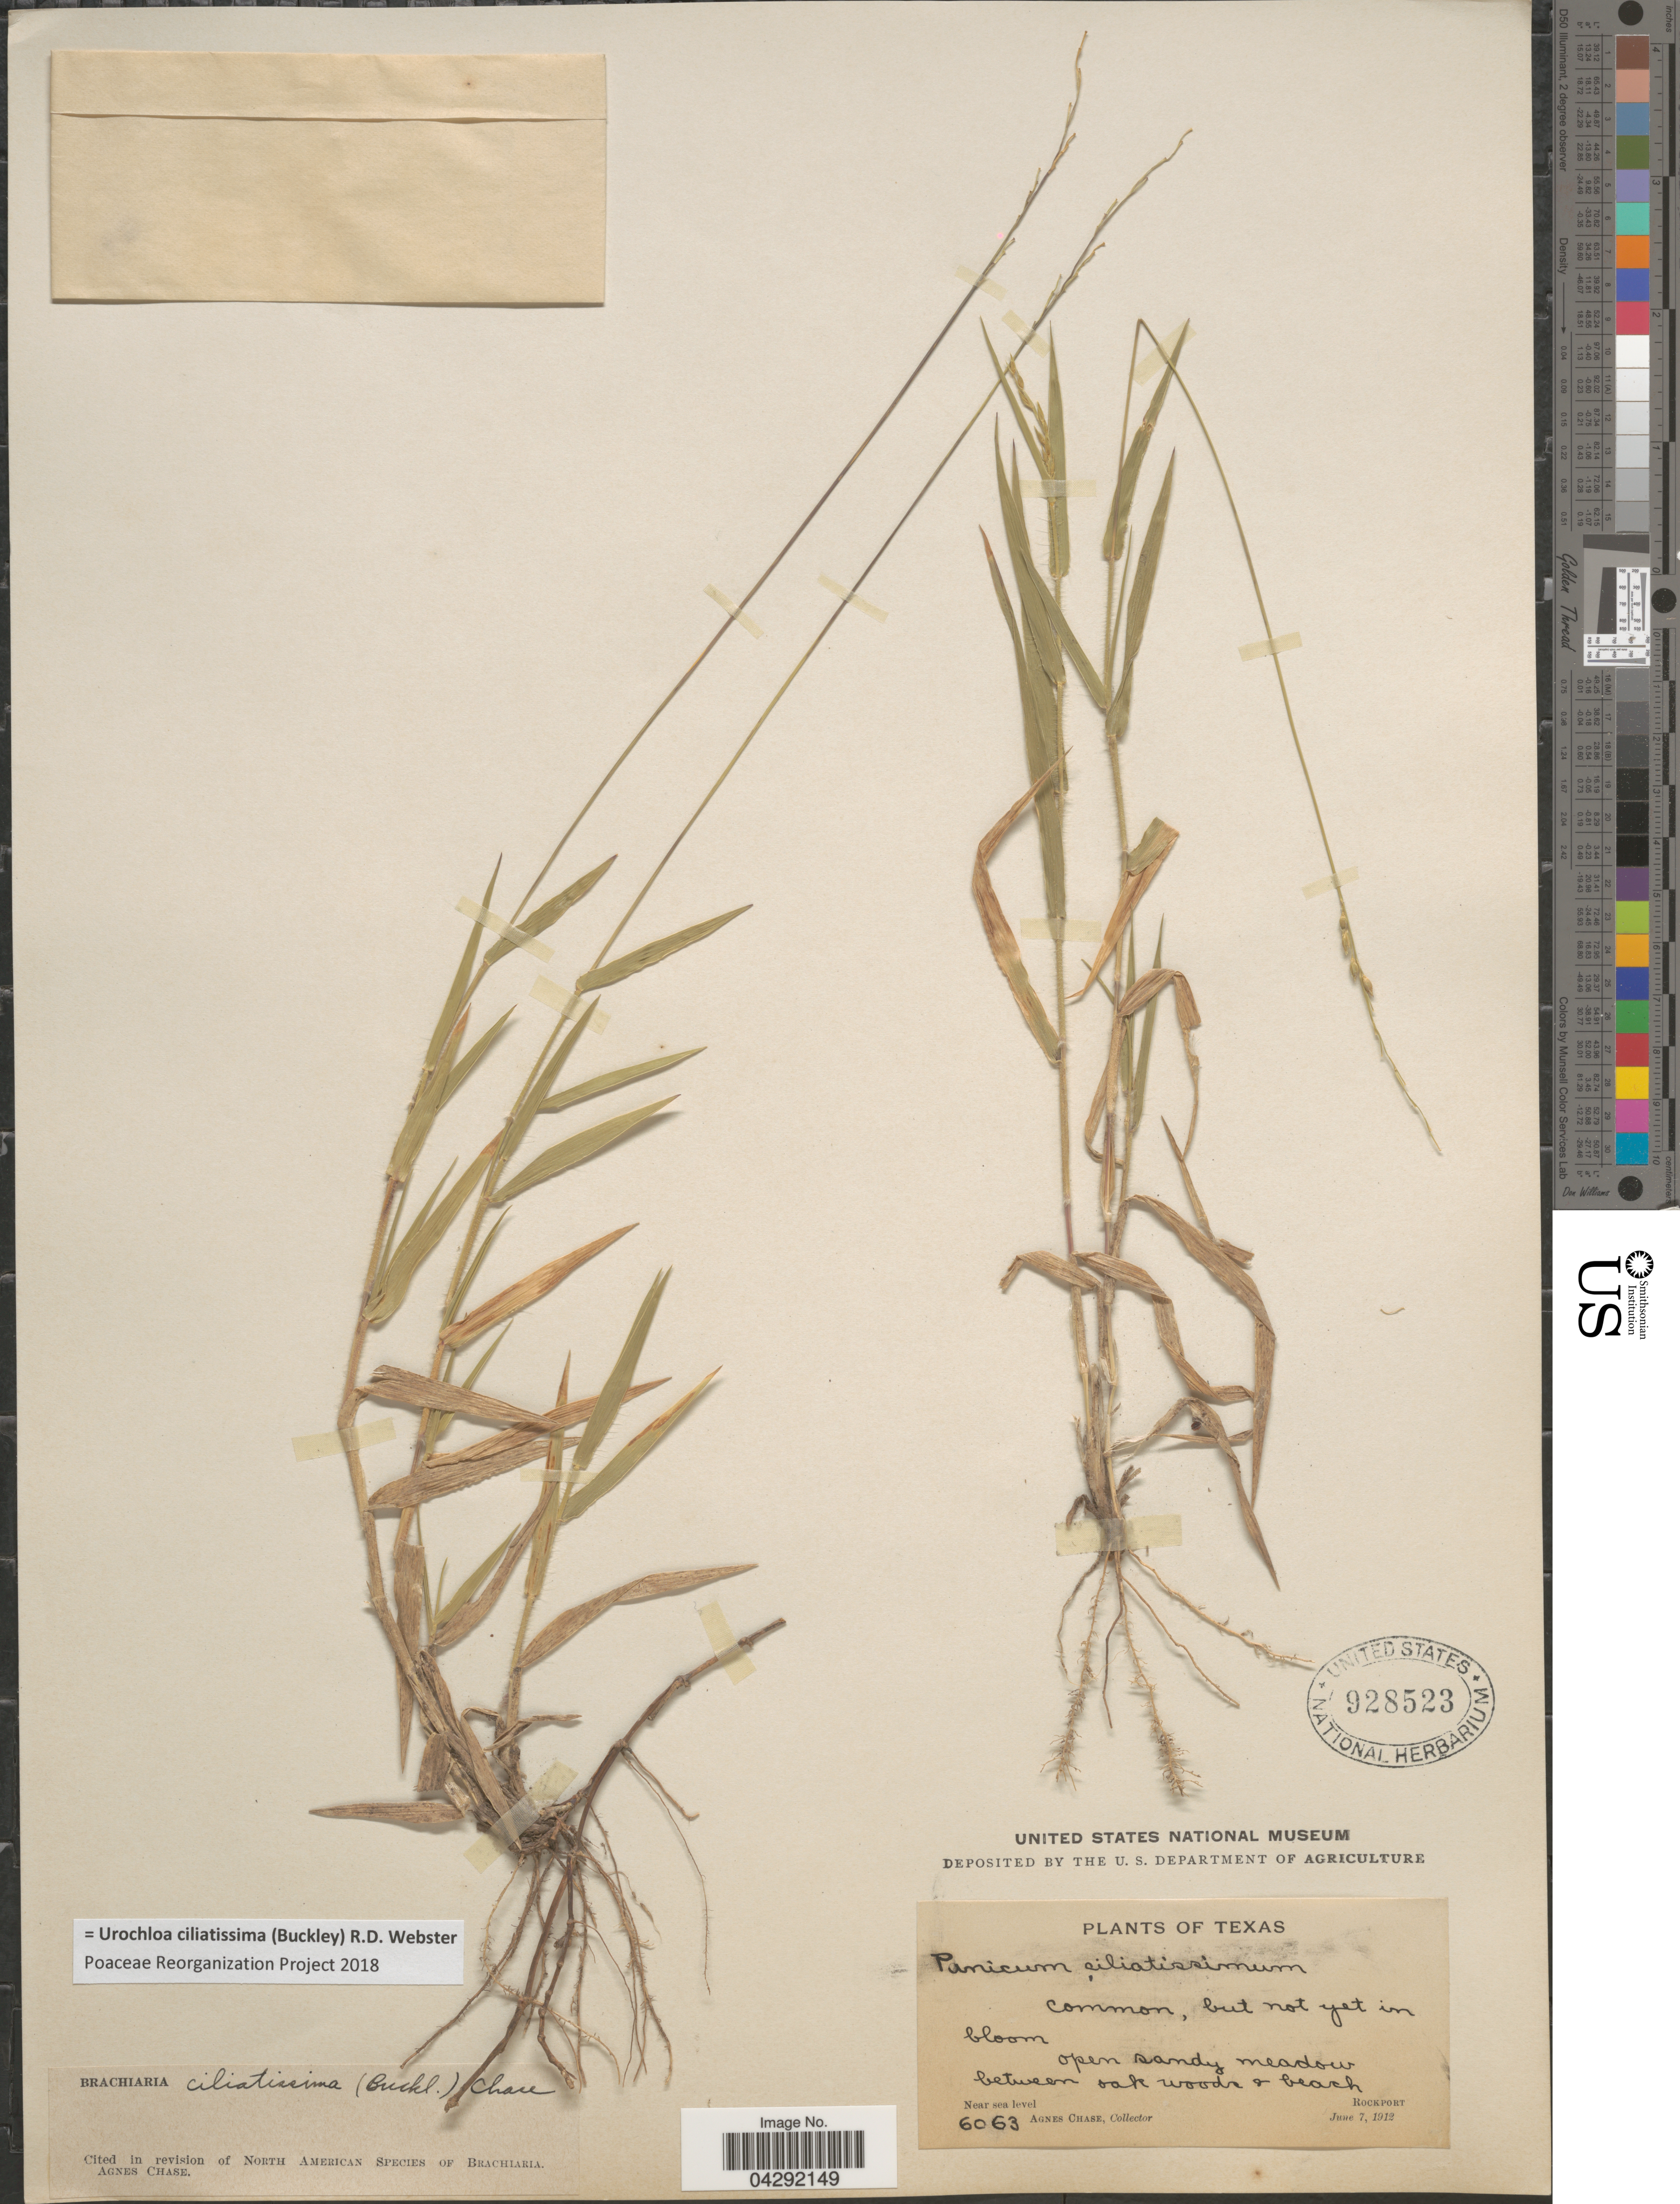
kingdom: Plantae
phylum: Tracheophyta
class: Liliopsida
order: Poales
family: Poaceae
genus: Urochloa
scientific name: Urochloa ciliatissima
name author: (Buckley) R.D. Webster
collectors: A. Chase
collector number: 6063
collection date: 1912-06-07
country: United States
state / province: Texas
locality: Open sandy meadow between oak woods & beach. Rockport.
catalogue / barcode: US 928523